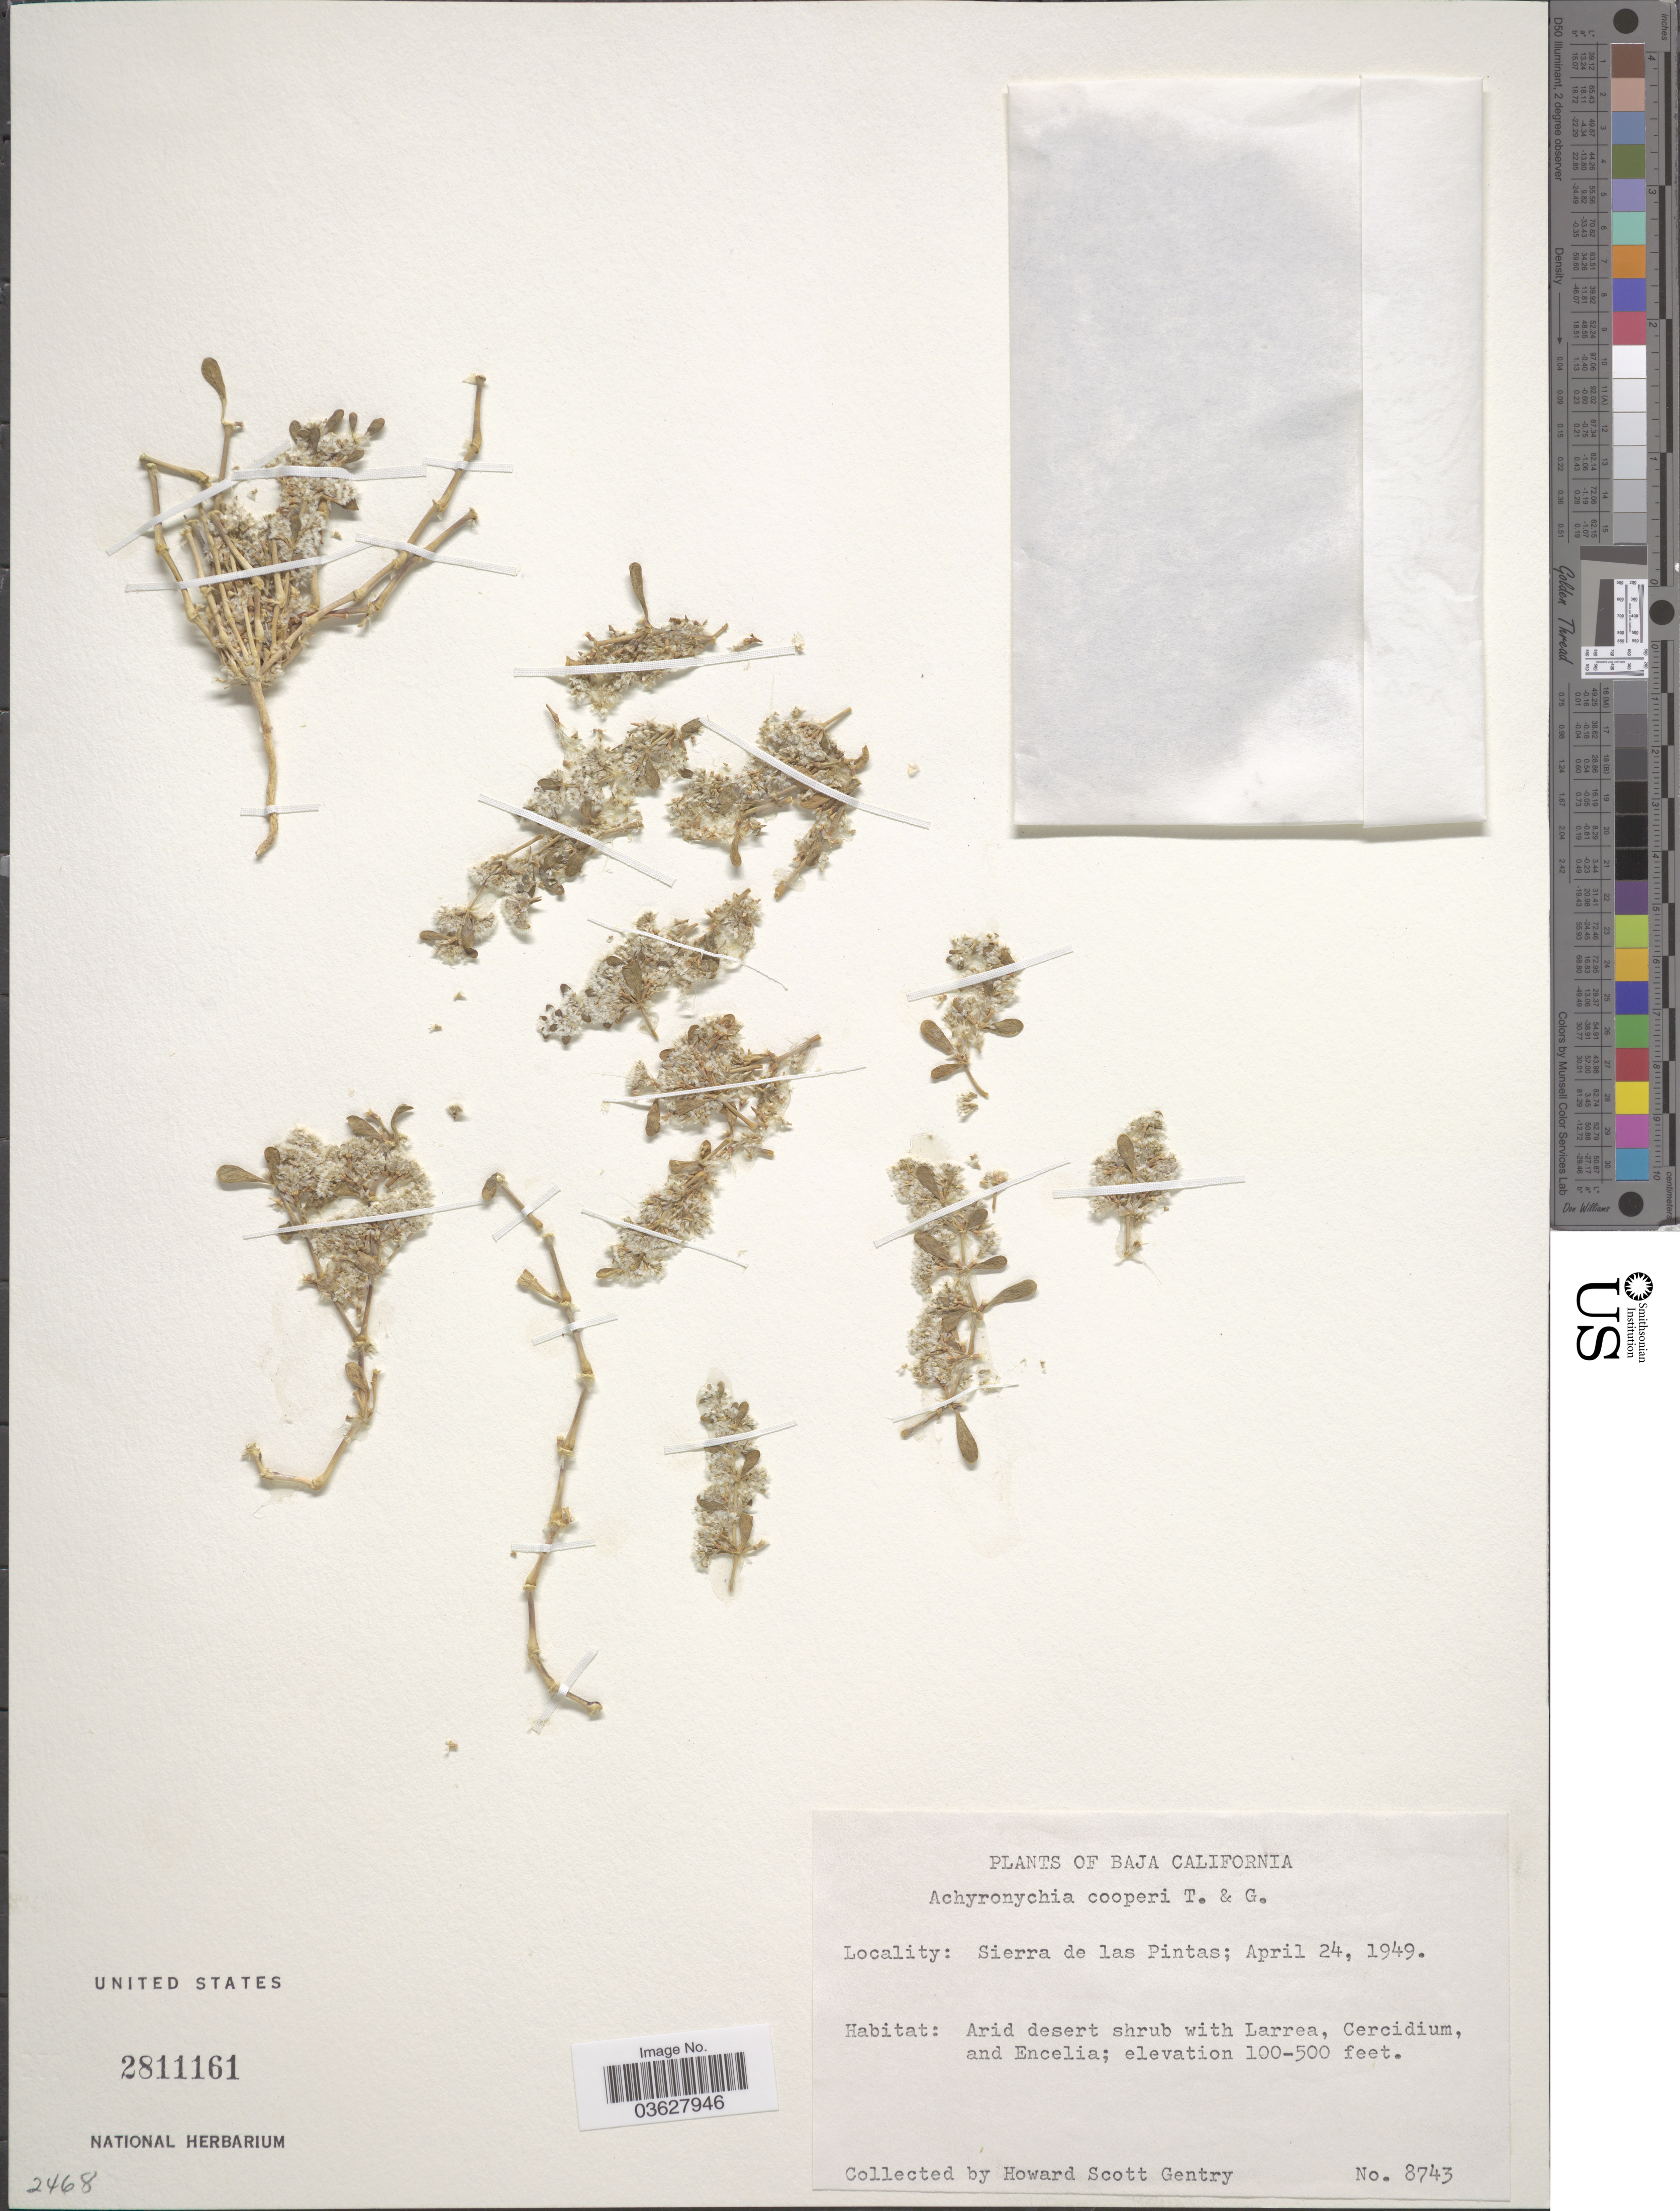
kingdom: Plantae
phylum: Tracheophyta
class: Magnoliopsida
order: Caryophyllales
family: Caryophyllaceae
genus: Achyronychia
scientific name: Achyronychia cooperi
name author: A. Gray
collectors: H. S. Gentry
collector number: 8743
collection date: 1949-04-24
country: Mexico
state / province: Baja California Norte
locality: Sierra de las Pintas.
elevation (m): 30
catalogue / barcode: US 2811161